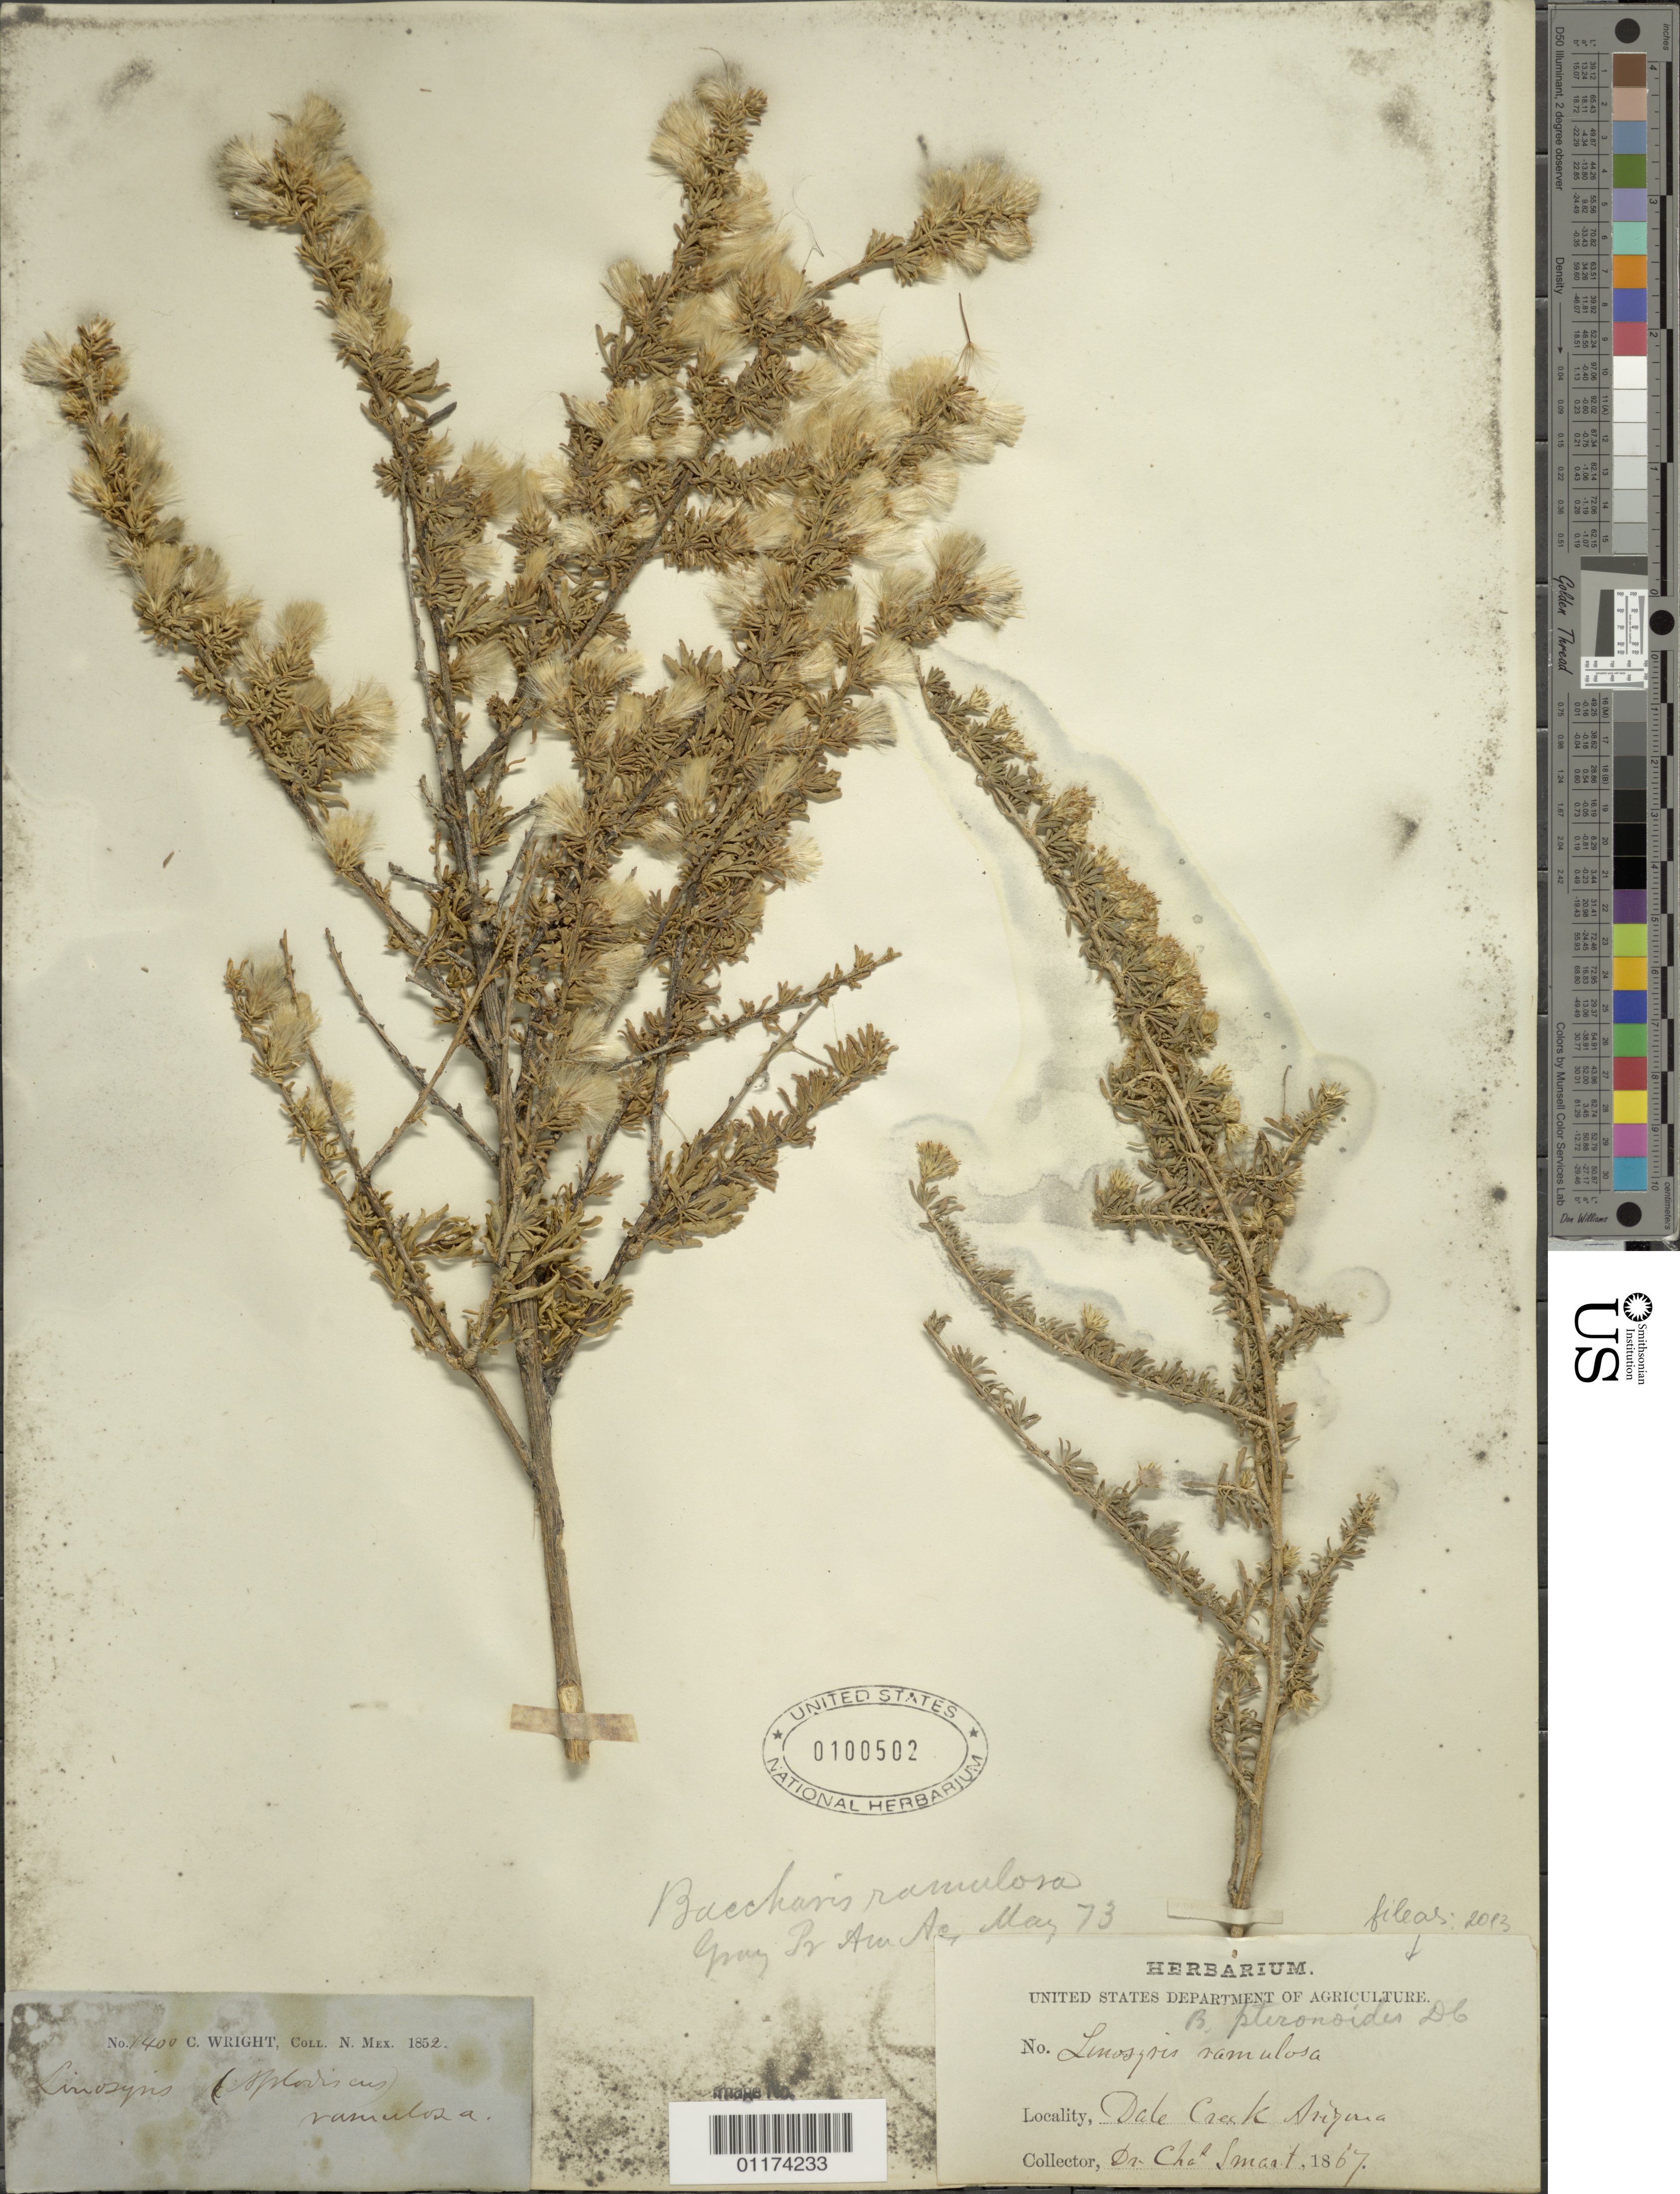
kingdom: Plantae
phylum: Tracheophyta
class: Magnoliopsida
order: Asterales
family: Asteraceae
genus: Baccharis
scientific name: Baccharis pteronioides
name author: DC.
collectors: C. Wright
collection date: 1852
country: United States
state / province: New Mexico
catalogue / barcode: US 100502